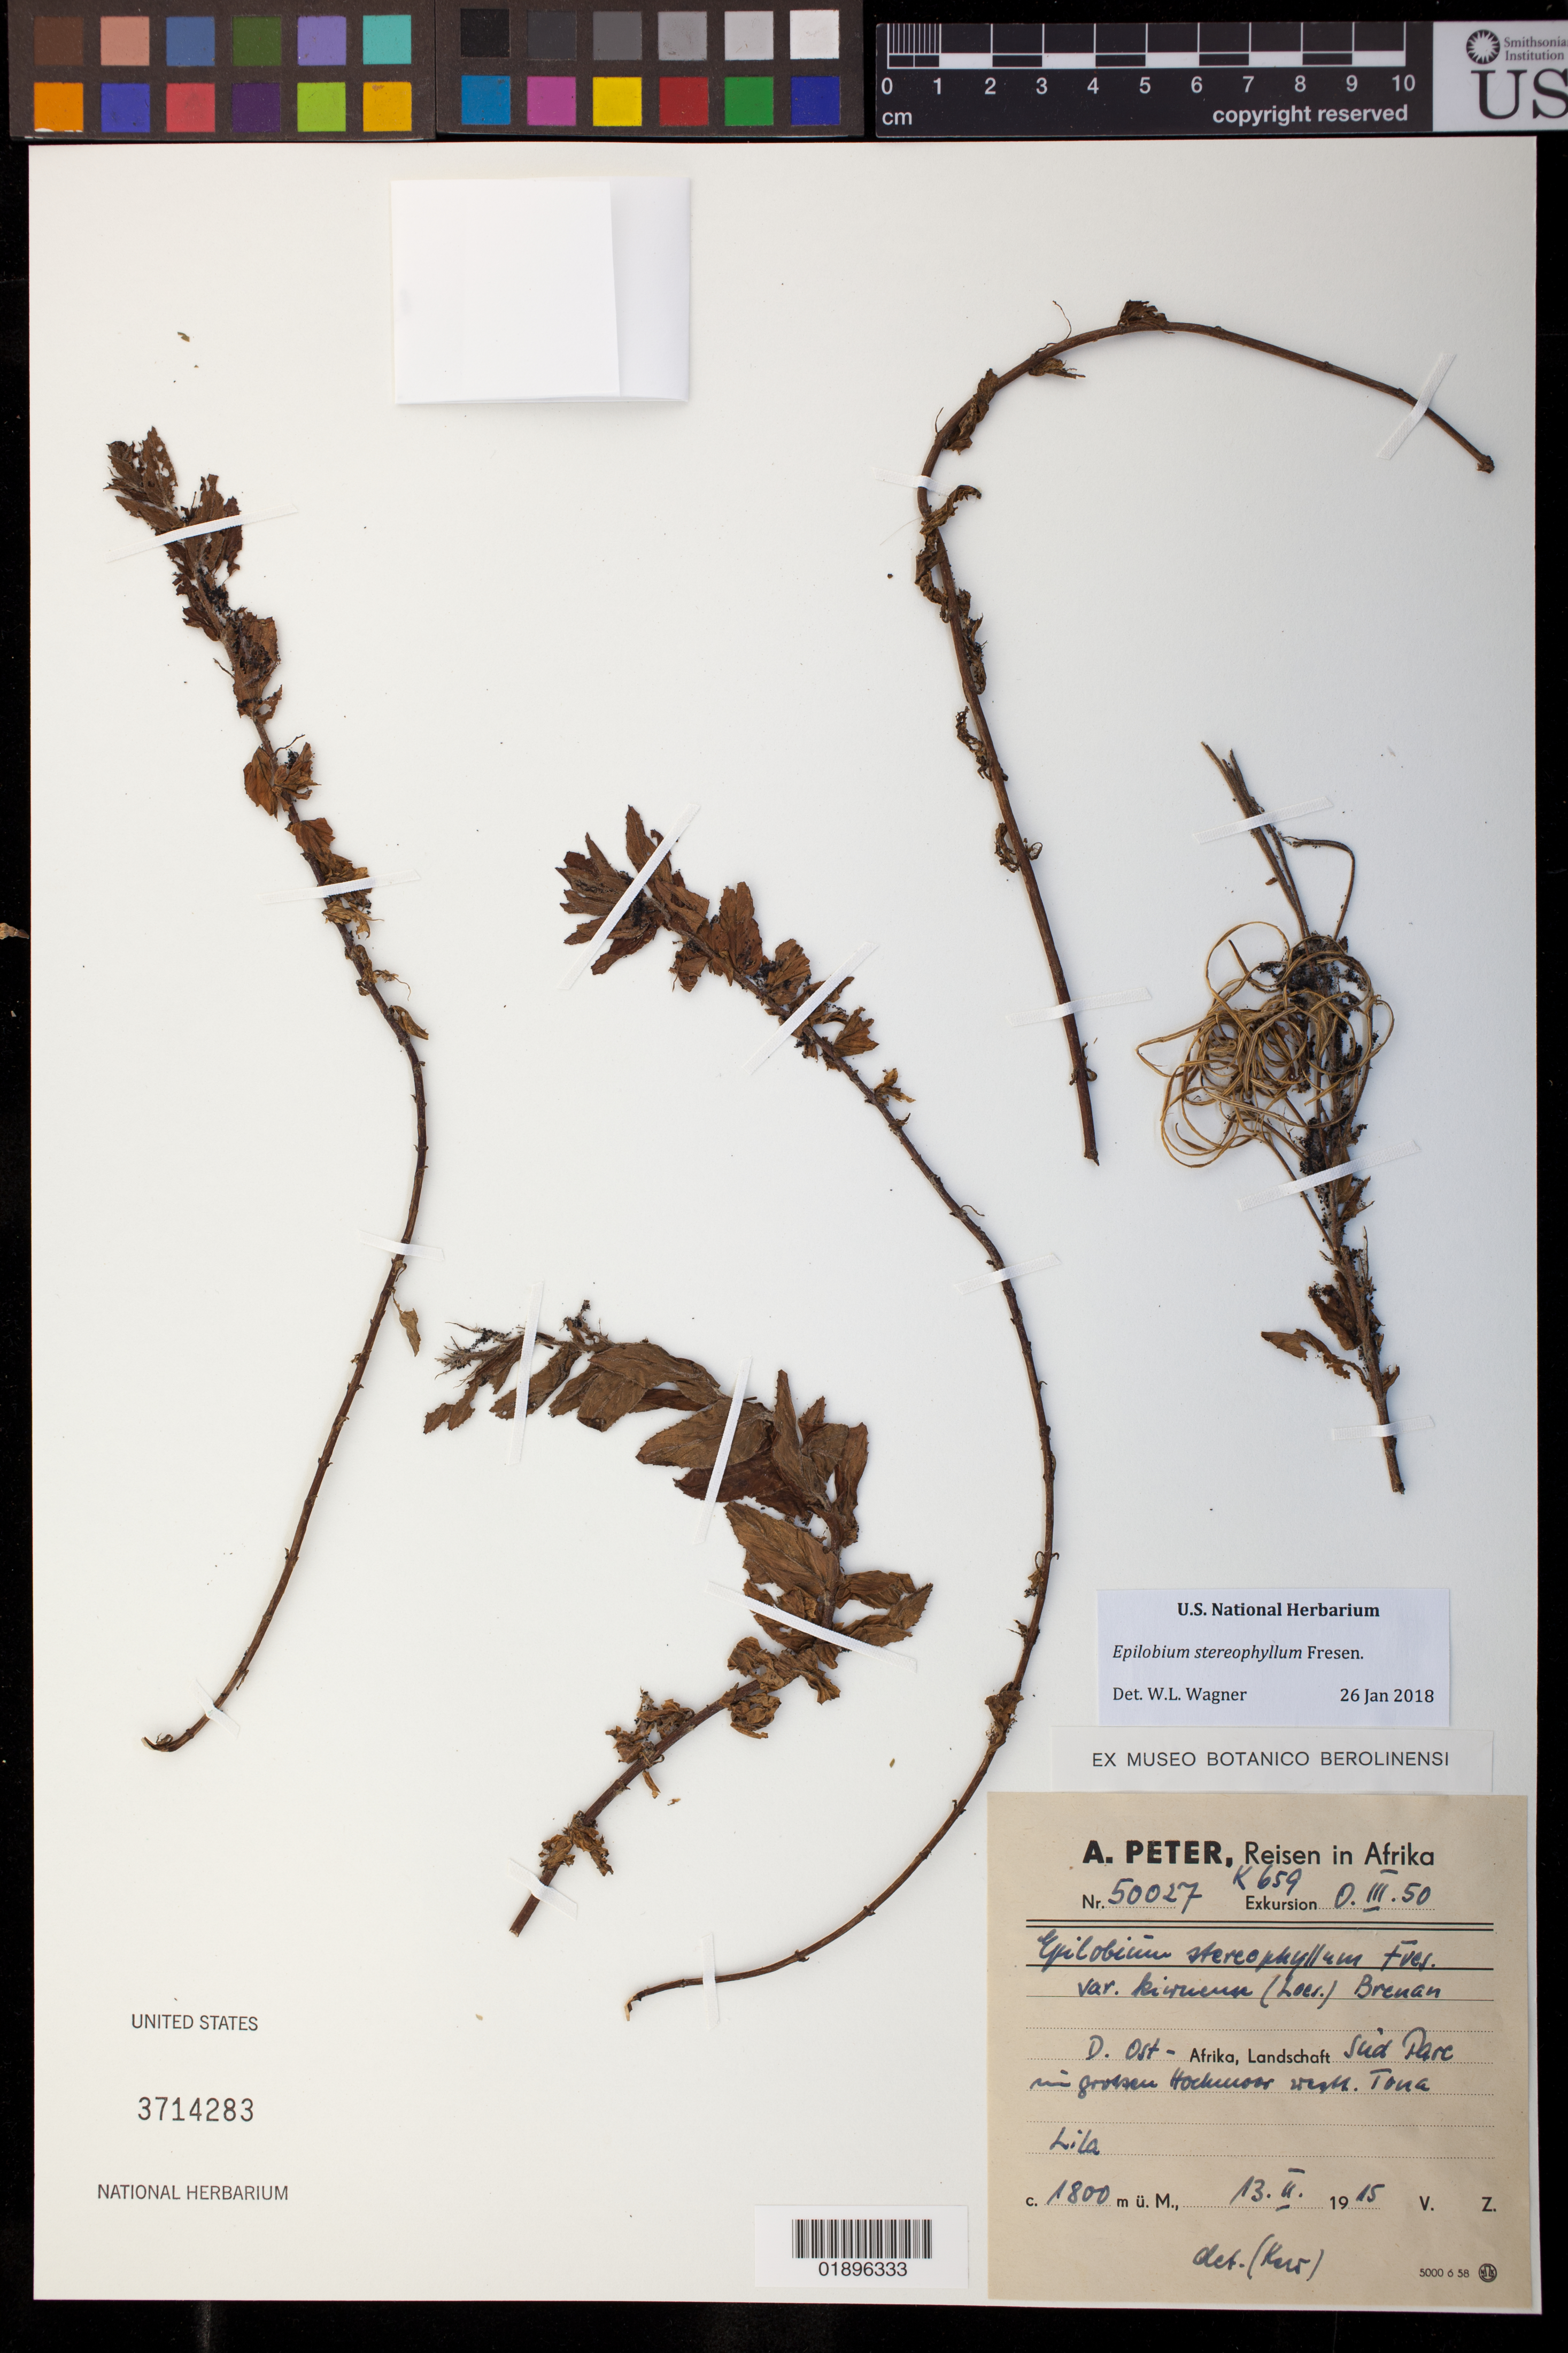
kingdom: Plantae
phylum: Tracheophyta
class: Magnoliopsida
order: Myrtales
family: Onagraceae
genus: Epilobium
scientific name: Epilobium stereophyllum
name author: Fresen.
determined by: Wagner, W. L., (BOT), Smithsonian Institution - National Museum of Natural History (UNITED STATES)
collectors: A. Peter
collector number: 50027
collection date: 1915-02-13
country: Tanzania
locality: D. Ost Afrika, Landschaft, Sud Pare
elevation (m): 1800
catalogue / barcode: US 3714283